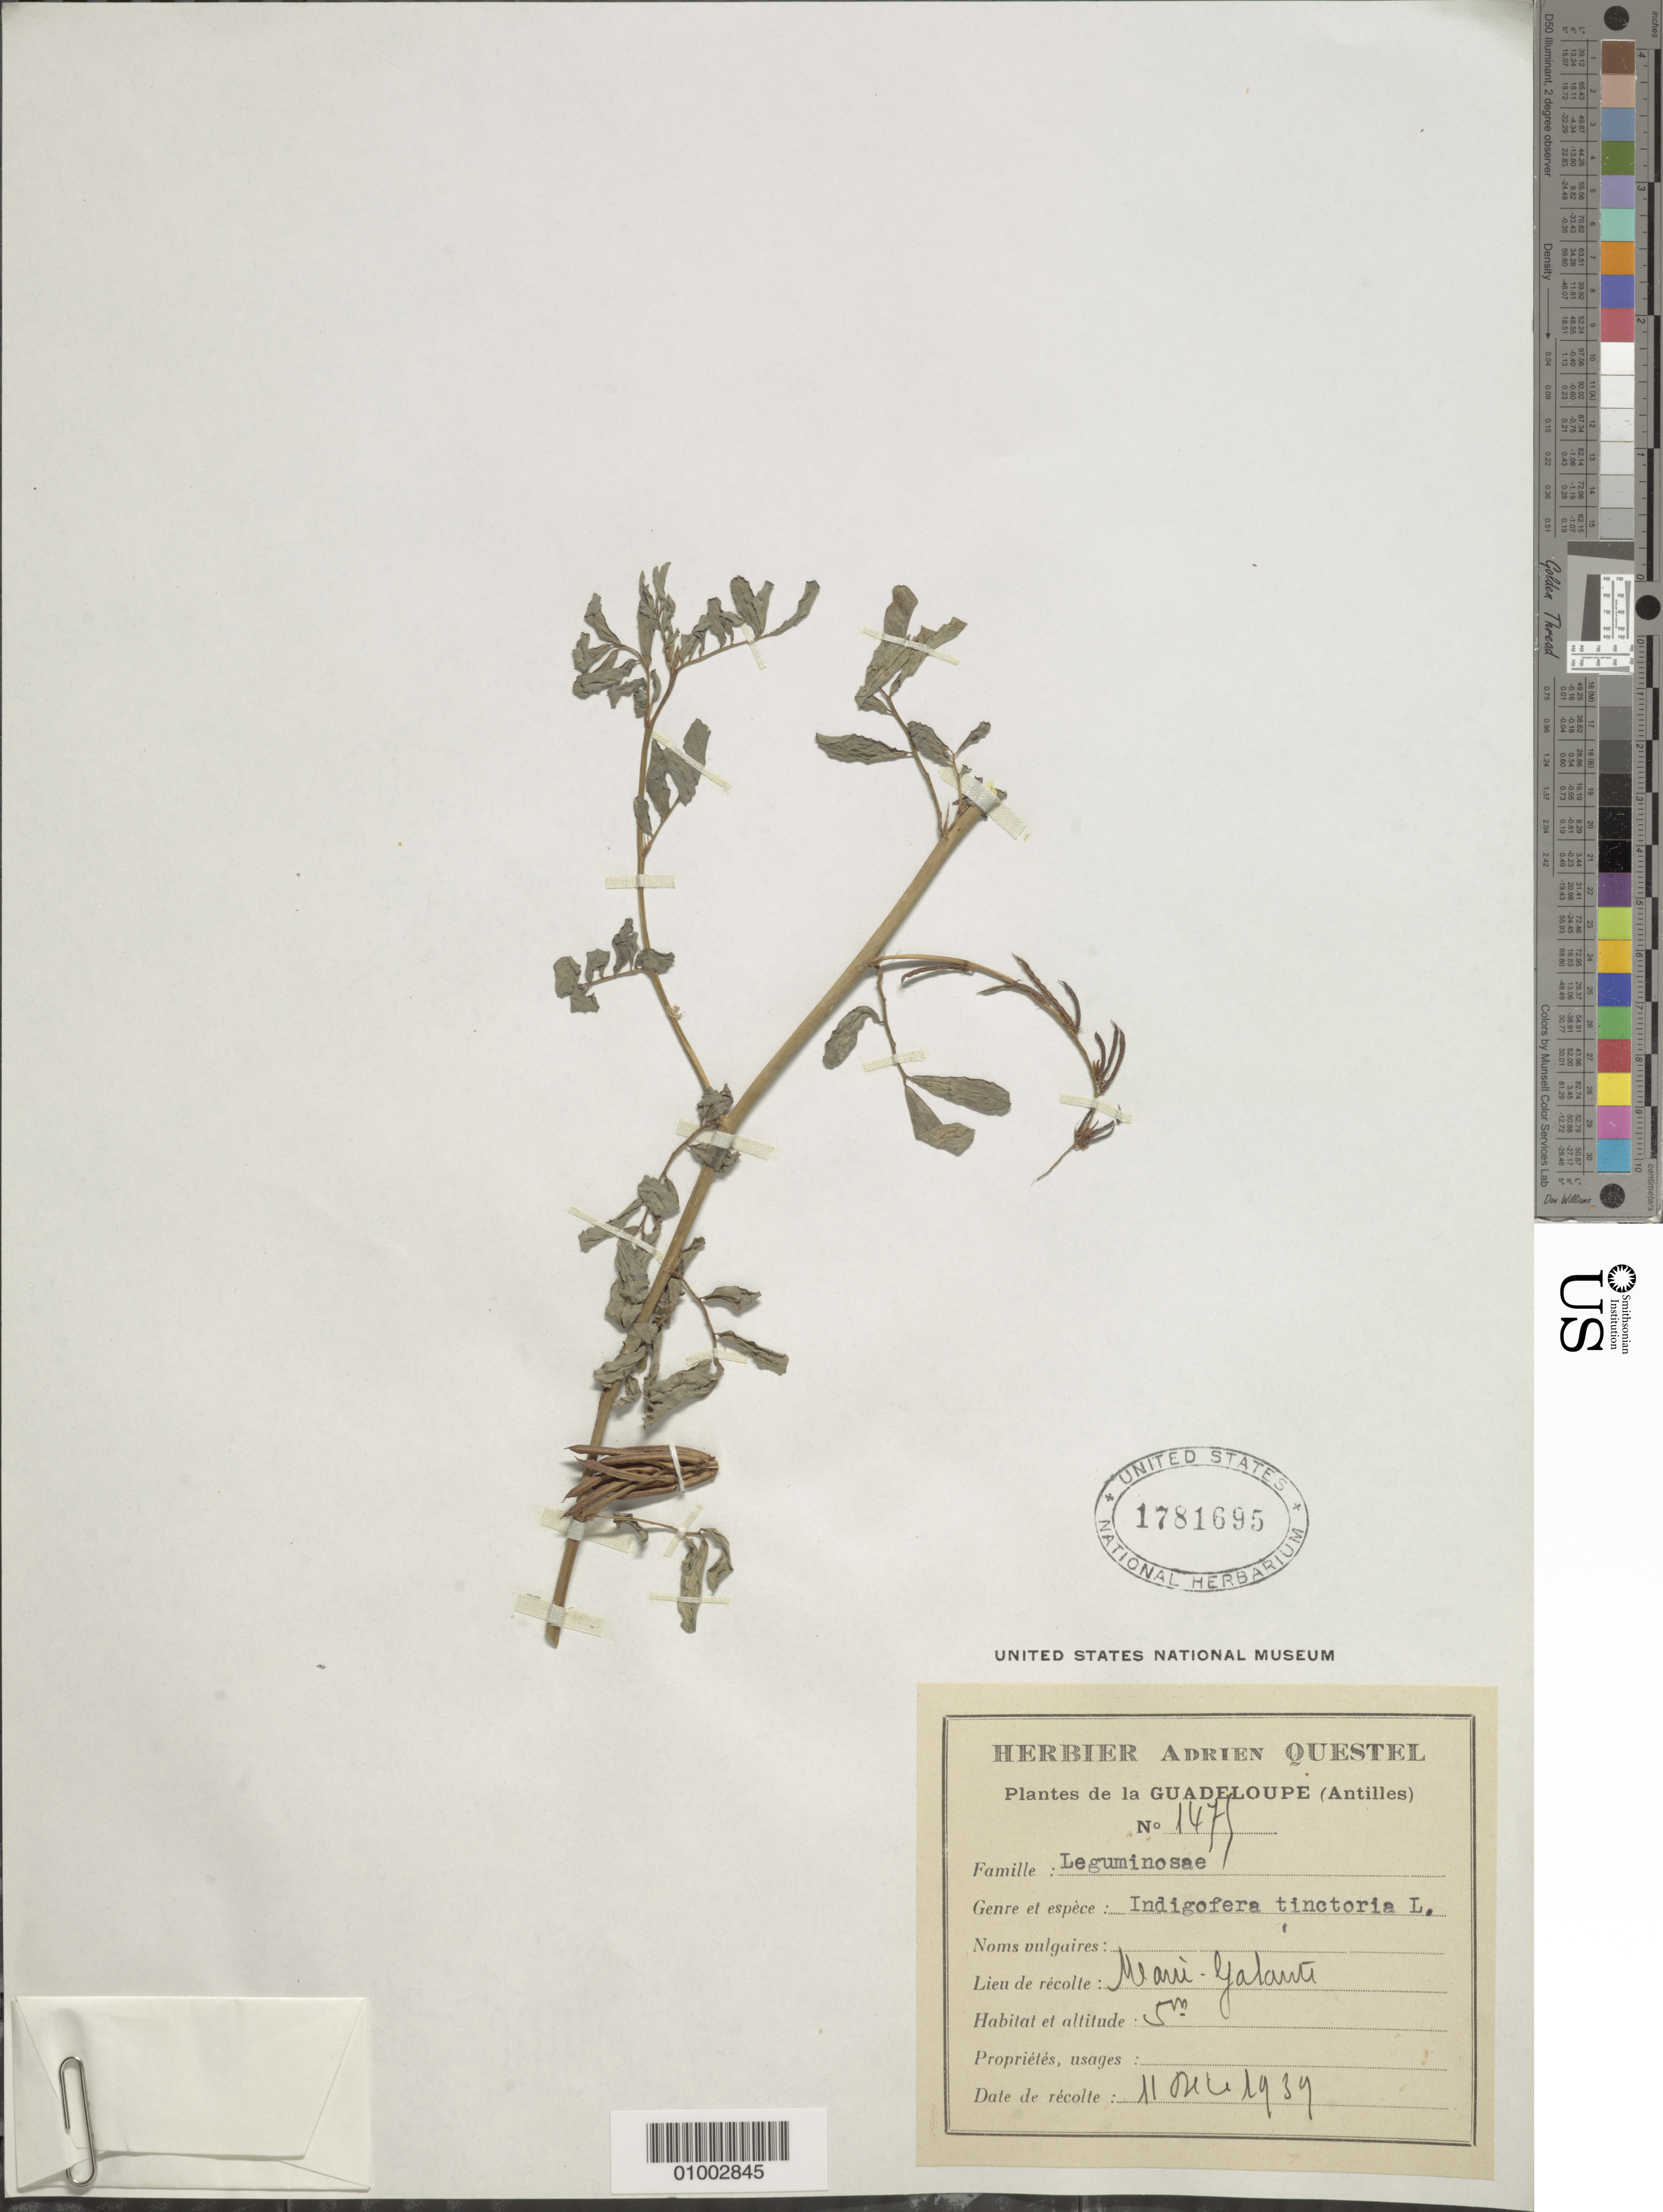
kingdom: Plantae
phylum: Tracheophyta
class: Magnoliopsida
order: Fabales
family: Fabaceae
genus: Indigofera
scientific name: Indigofera tinctoria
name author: L.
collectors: A. Questel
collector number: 1471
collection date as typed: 11 Oct 1939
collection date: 1939-10-11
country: Guadeloupe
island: Marie Galante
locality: Mearri-Galauti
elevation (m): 5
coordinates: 0 N, 0 E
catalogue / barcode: US 1781695